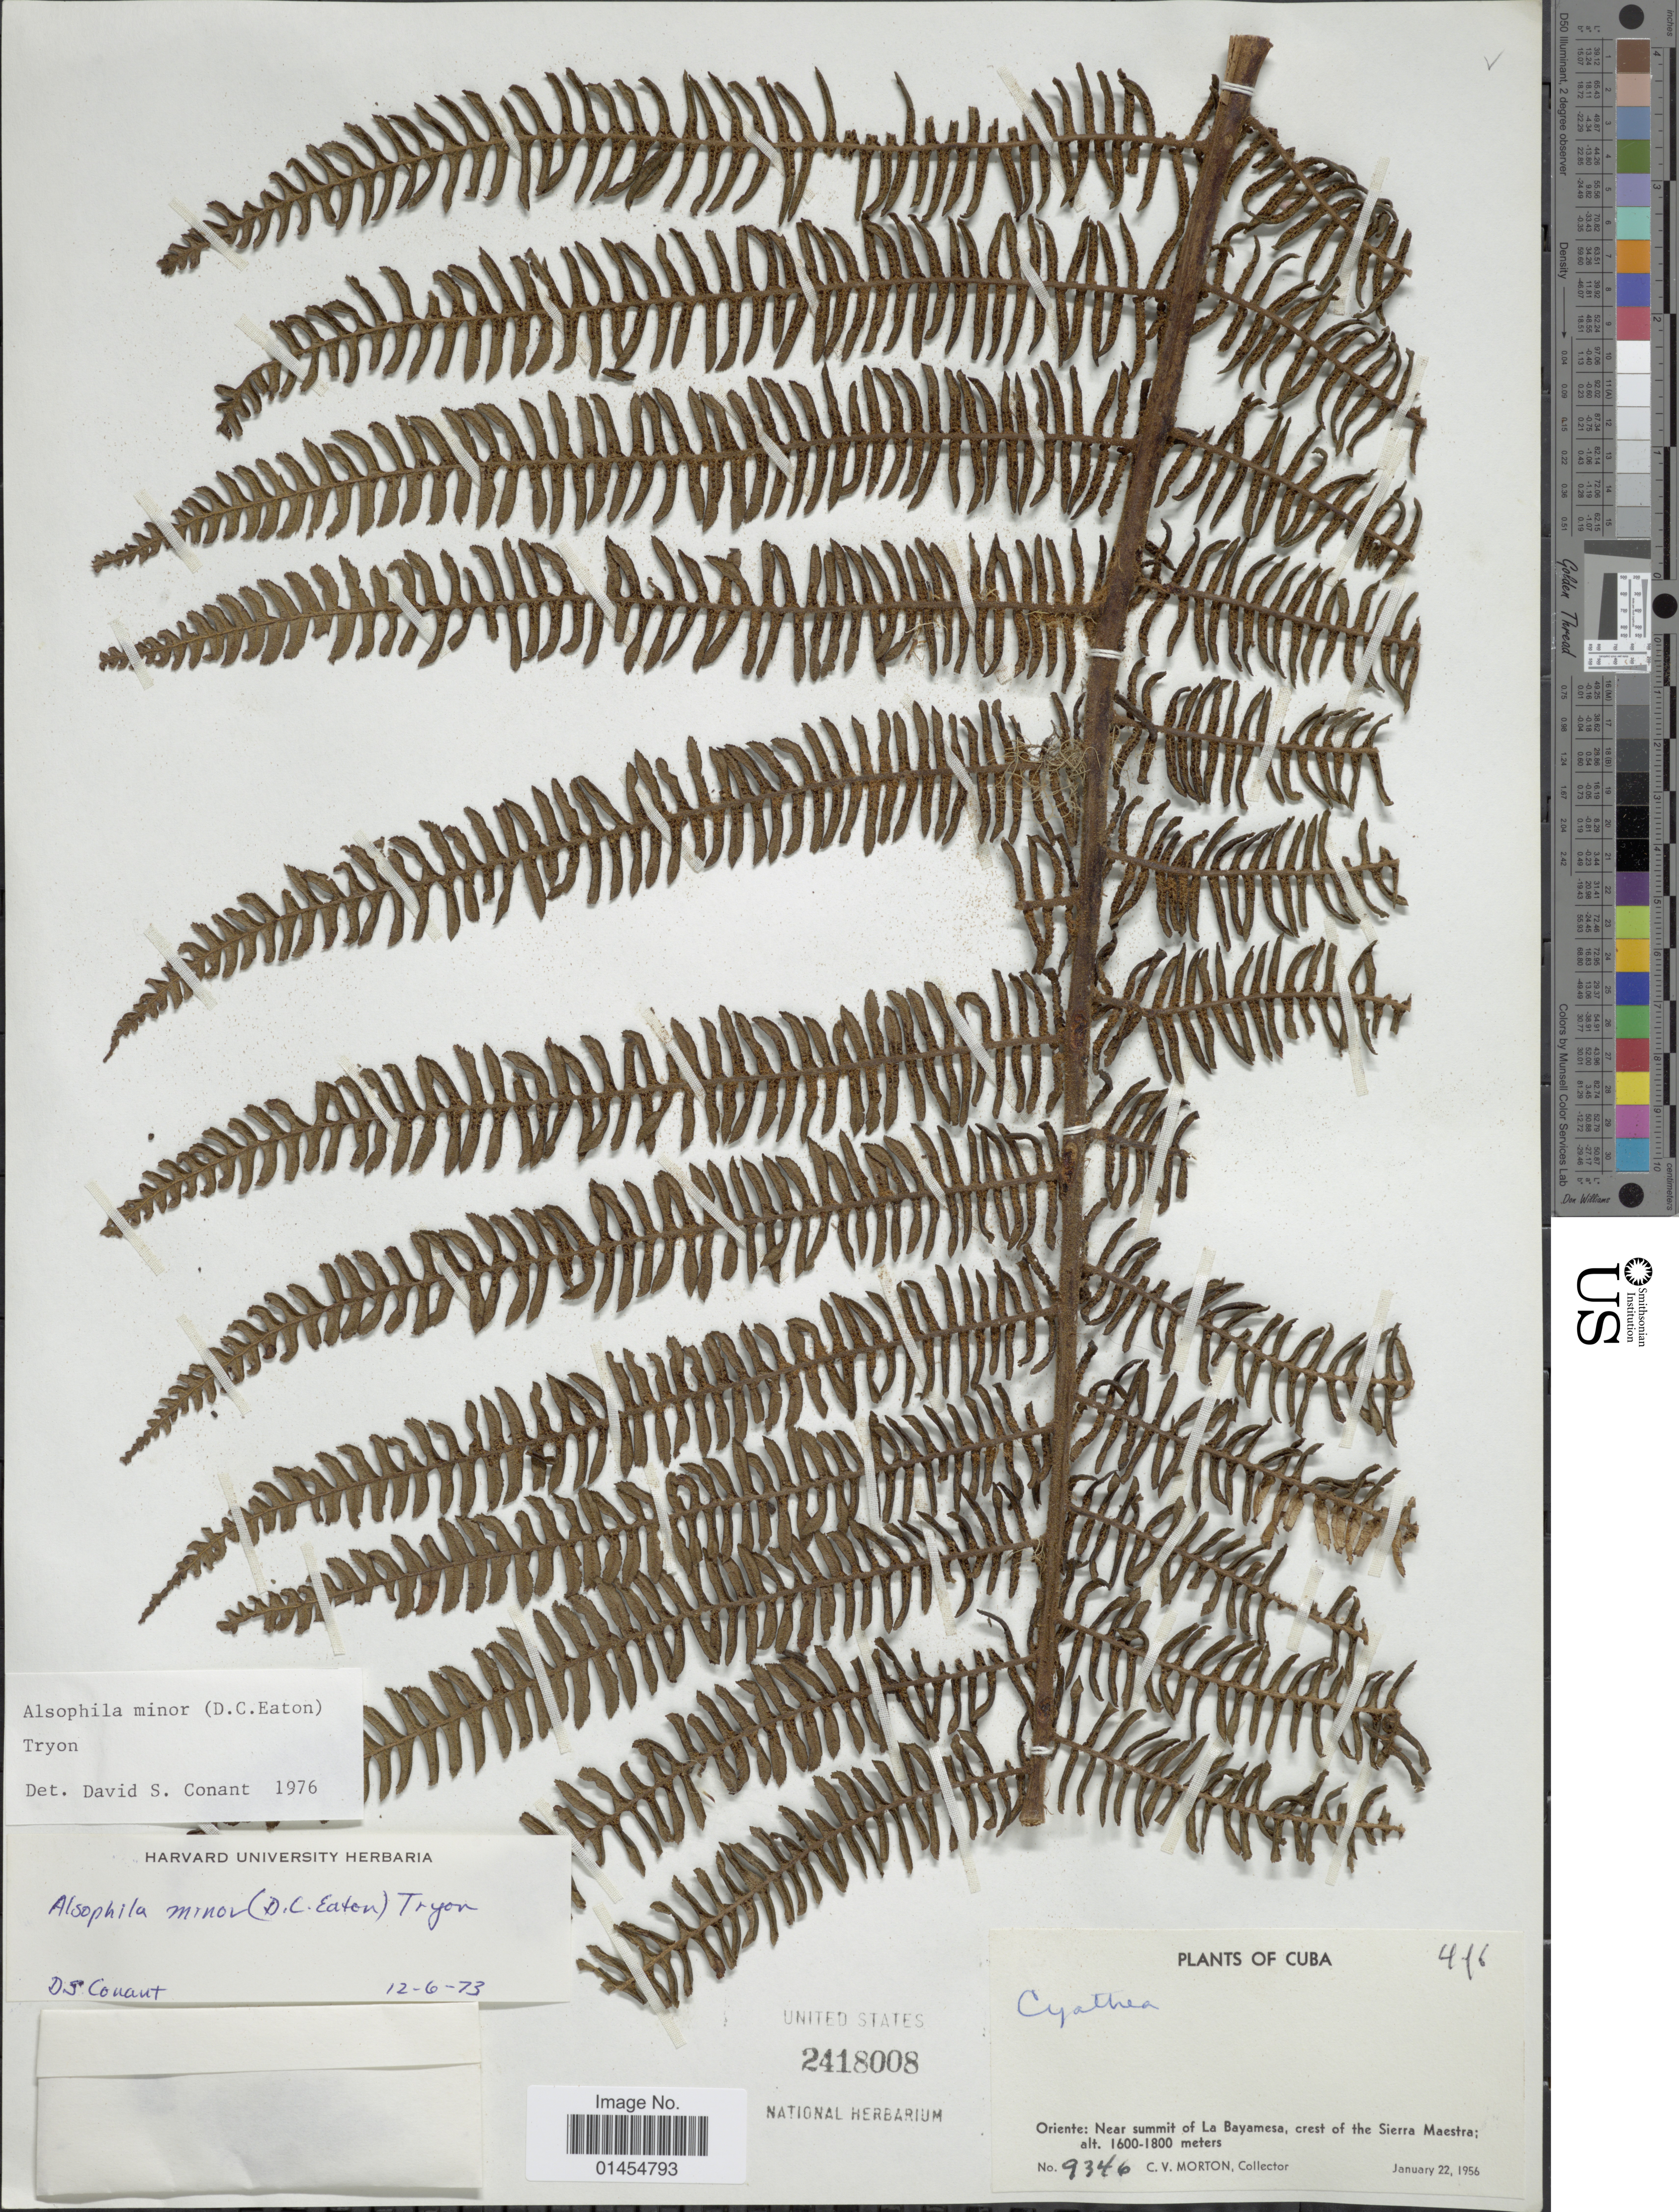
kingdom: Plantae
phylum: Tracheophyta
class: Polypodiopsida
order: Cyatheales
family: Cyatheaceae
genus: Alsophila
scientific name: Alsophila minor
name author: (D.C. Eaton) R.M. Tryon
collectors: C. V. Morton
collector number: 9346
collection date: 1956-01-22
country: Cuba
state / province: Oriente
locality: Near summit of La Bayamesa, crest of the Sierra Maestra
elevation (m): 1600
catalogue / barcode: US 2418008